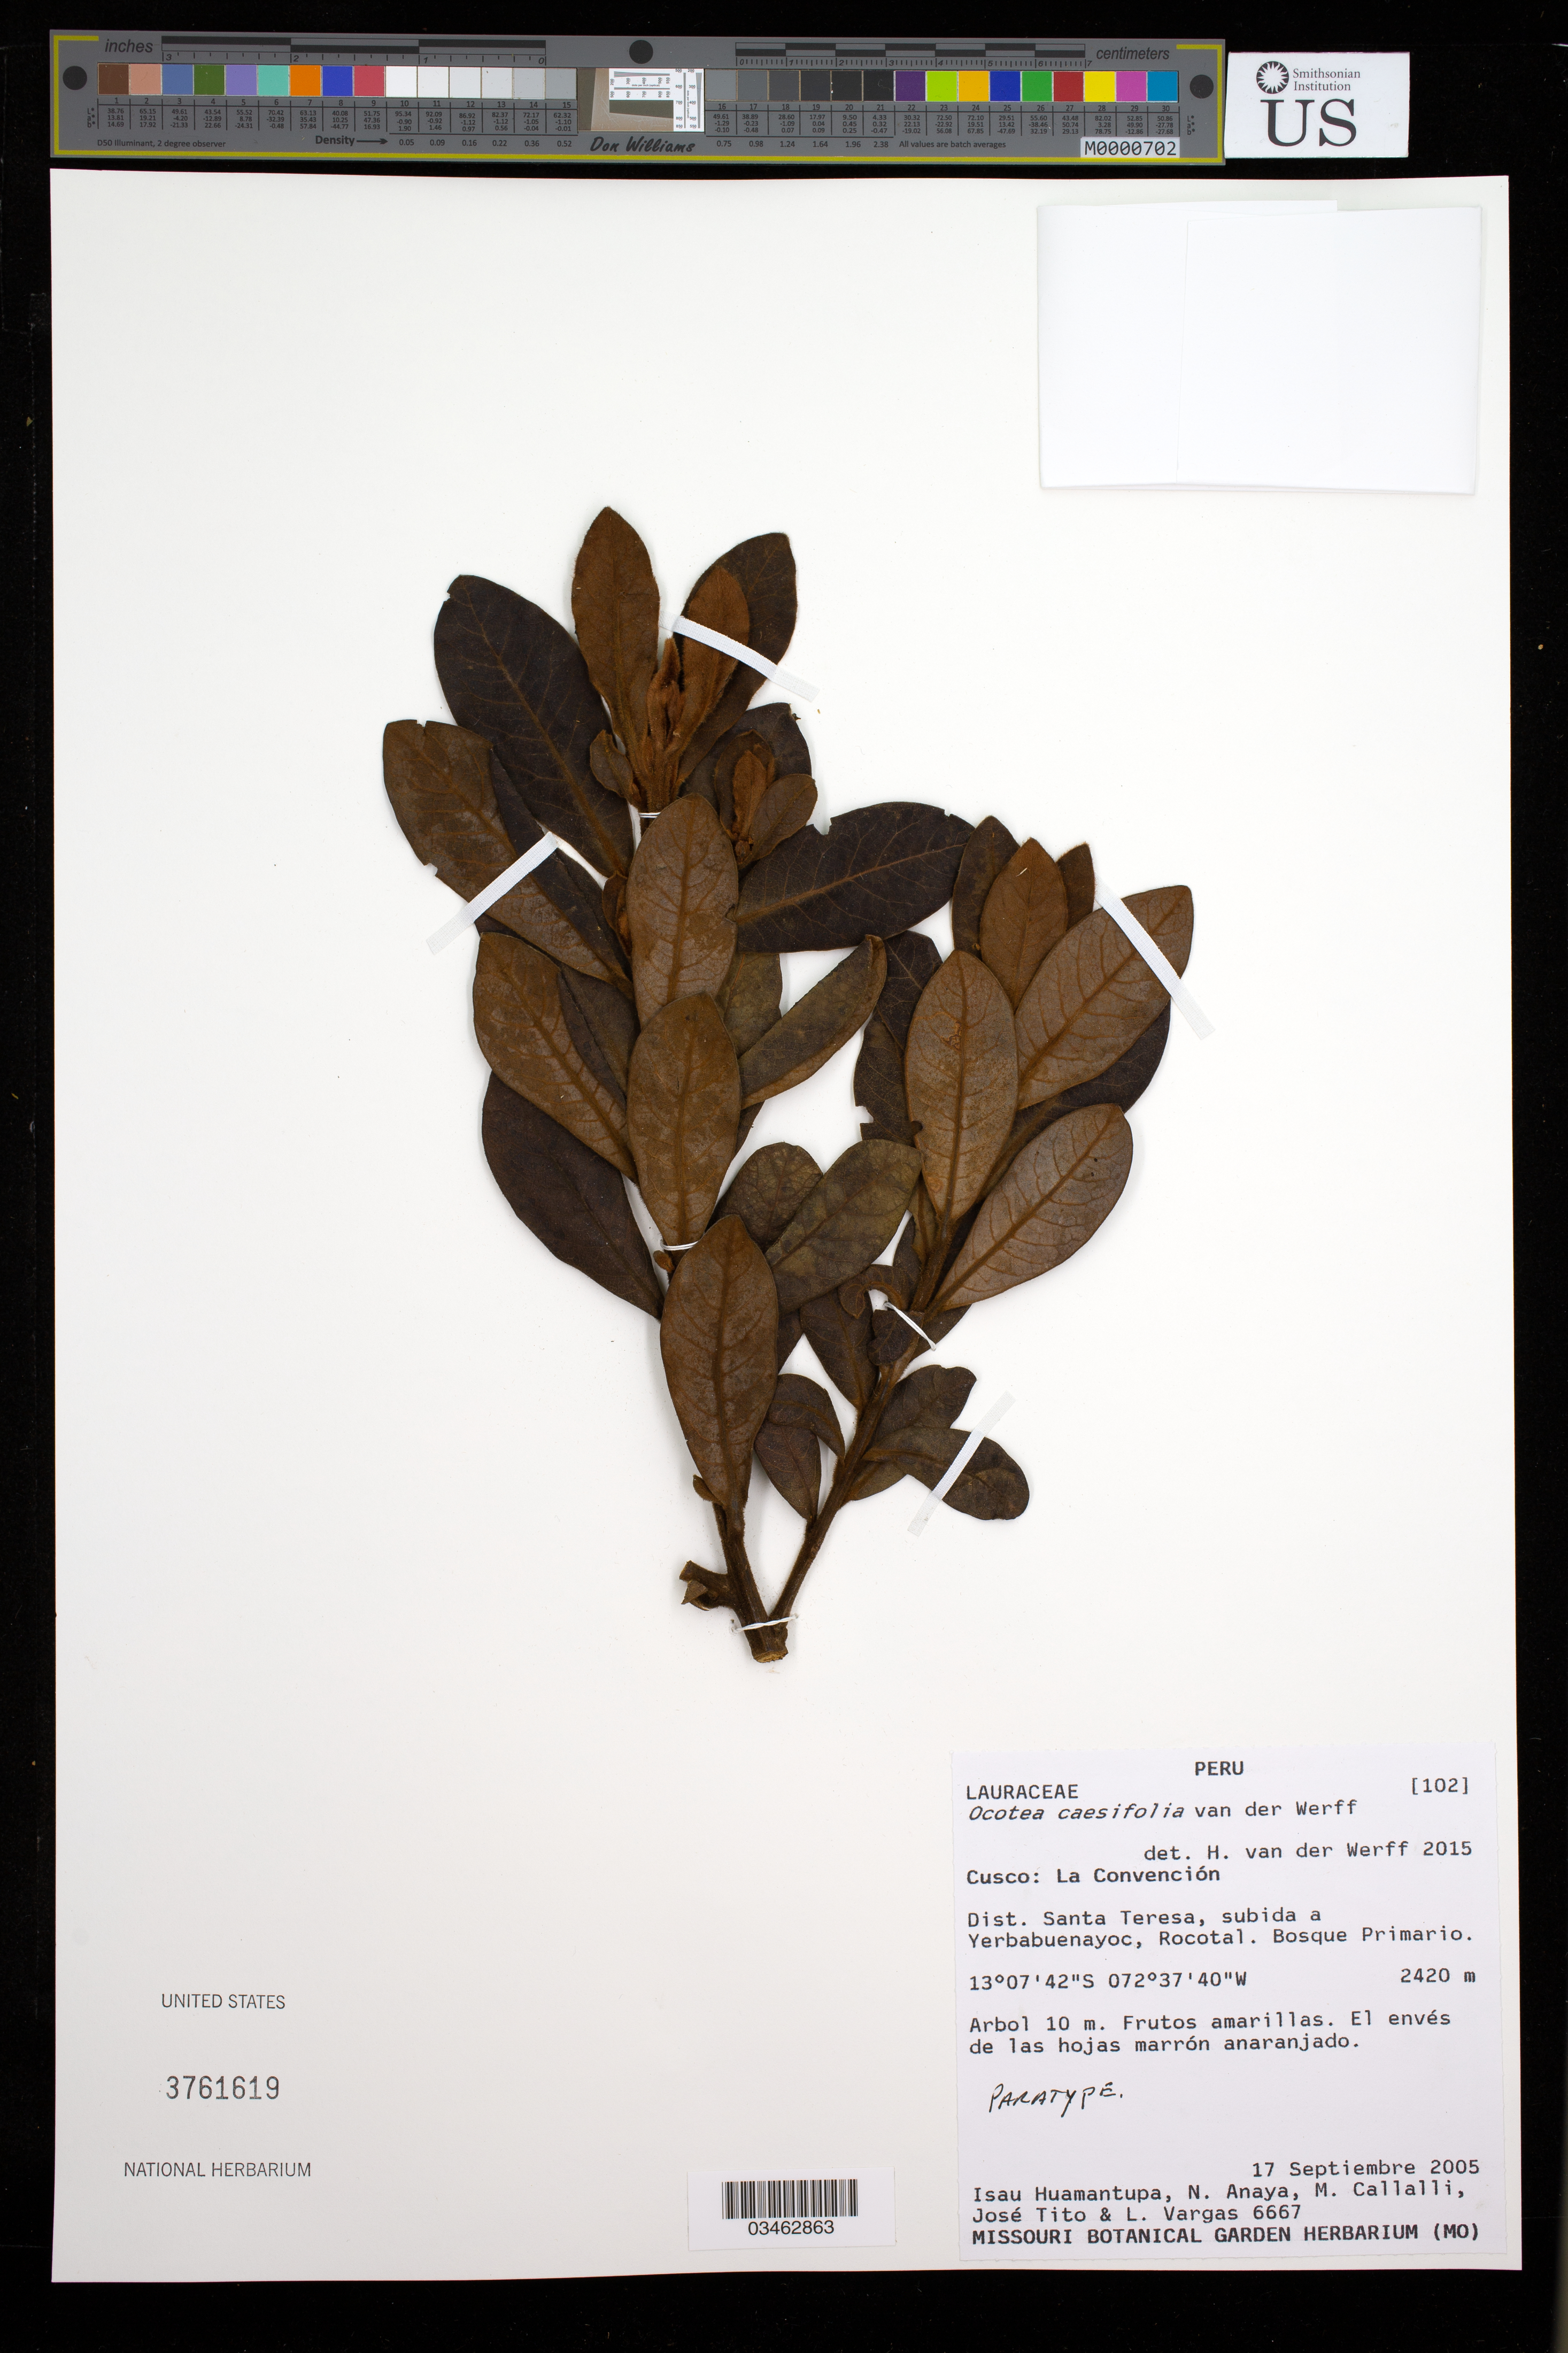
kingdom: Plantae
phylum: Tracheophyta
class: Magnoliopsida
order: Laurales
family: Lauraceae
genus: Ocotea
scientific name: Ocotea caesifolia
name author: van der Werff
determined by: van der Werff, H. H.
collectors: I. Huamantupa, N. Anaya, M. Callalli, J. Tito & L. Vargas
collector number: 6667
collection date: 2005-09-17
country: Peru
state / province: Cusco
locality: La Convención. Dist. Santa Teresa, subida a Yerbabuenayoc, Rocotal.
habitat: Bosque Primario.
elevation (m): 2420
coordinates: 13 07 42 S, 072 37 40 W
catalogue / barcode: US 3761619